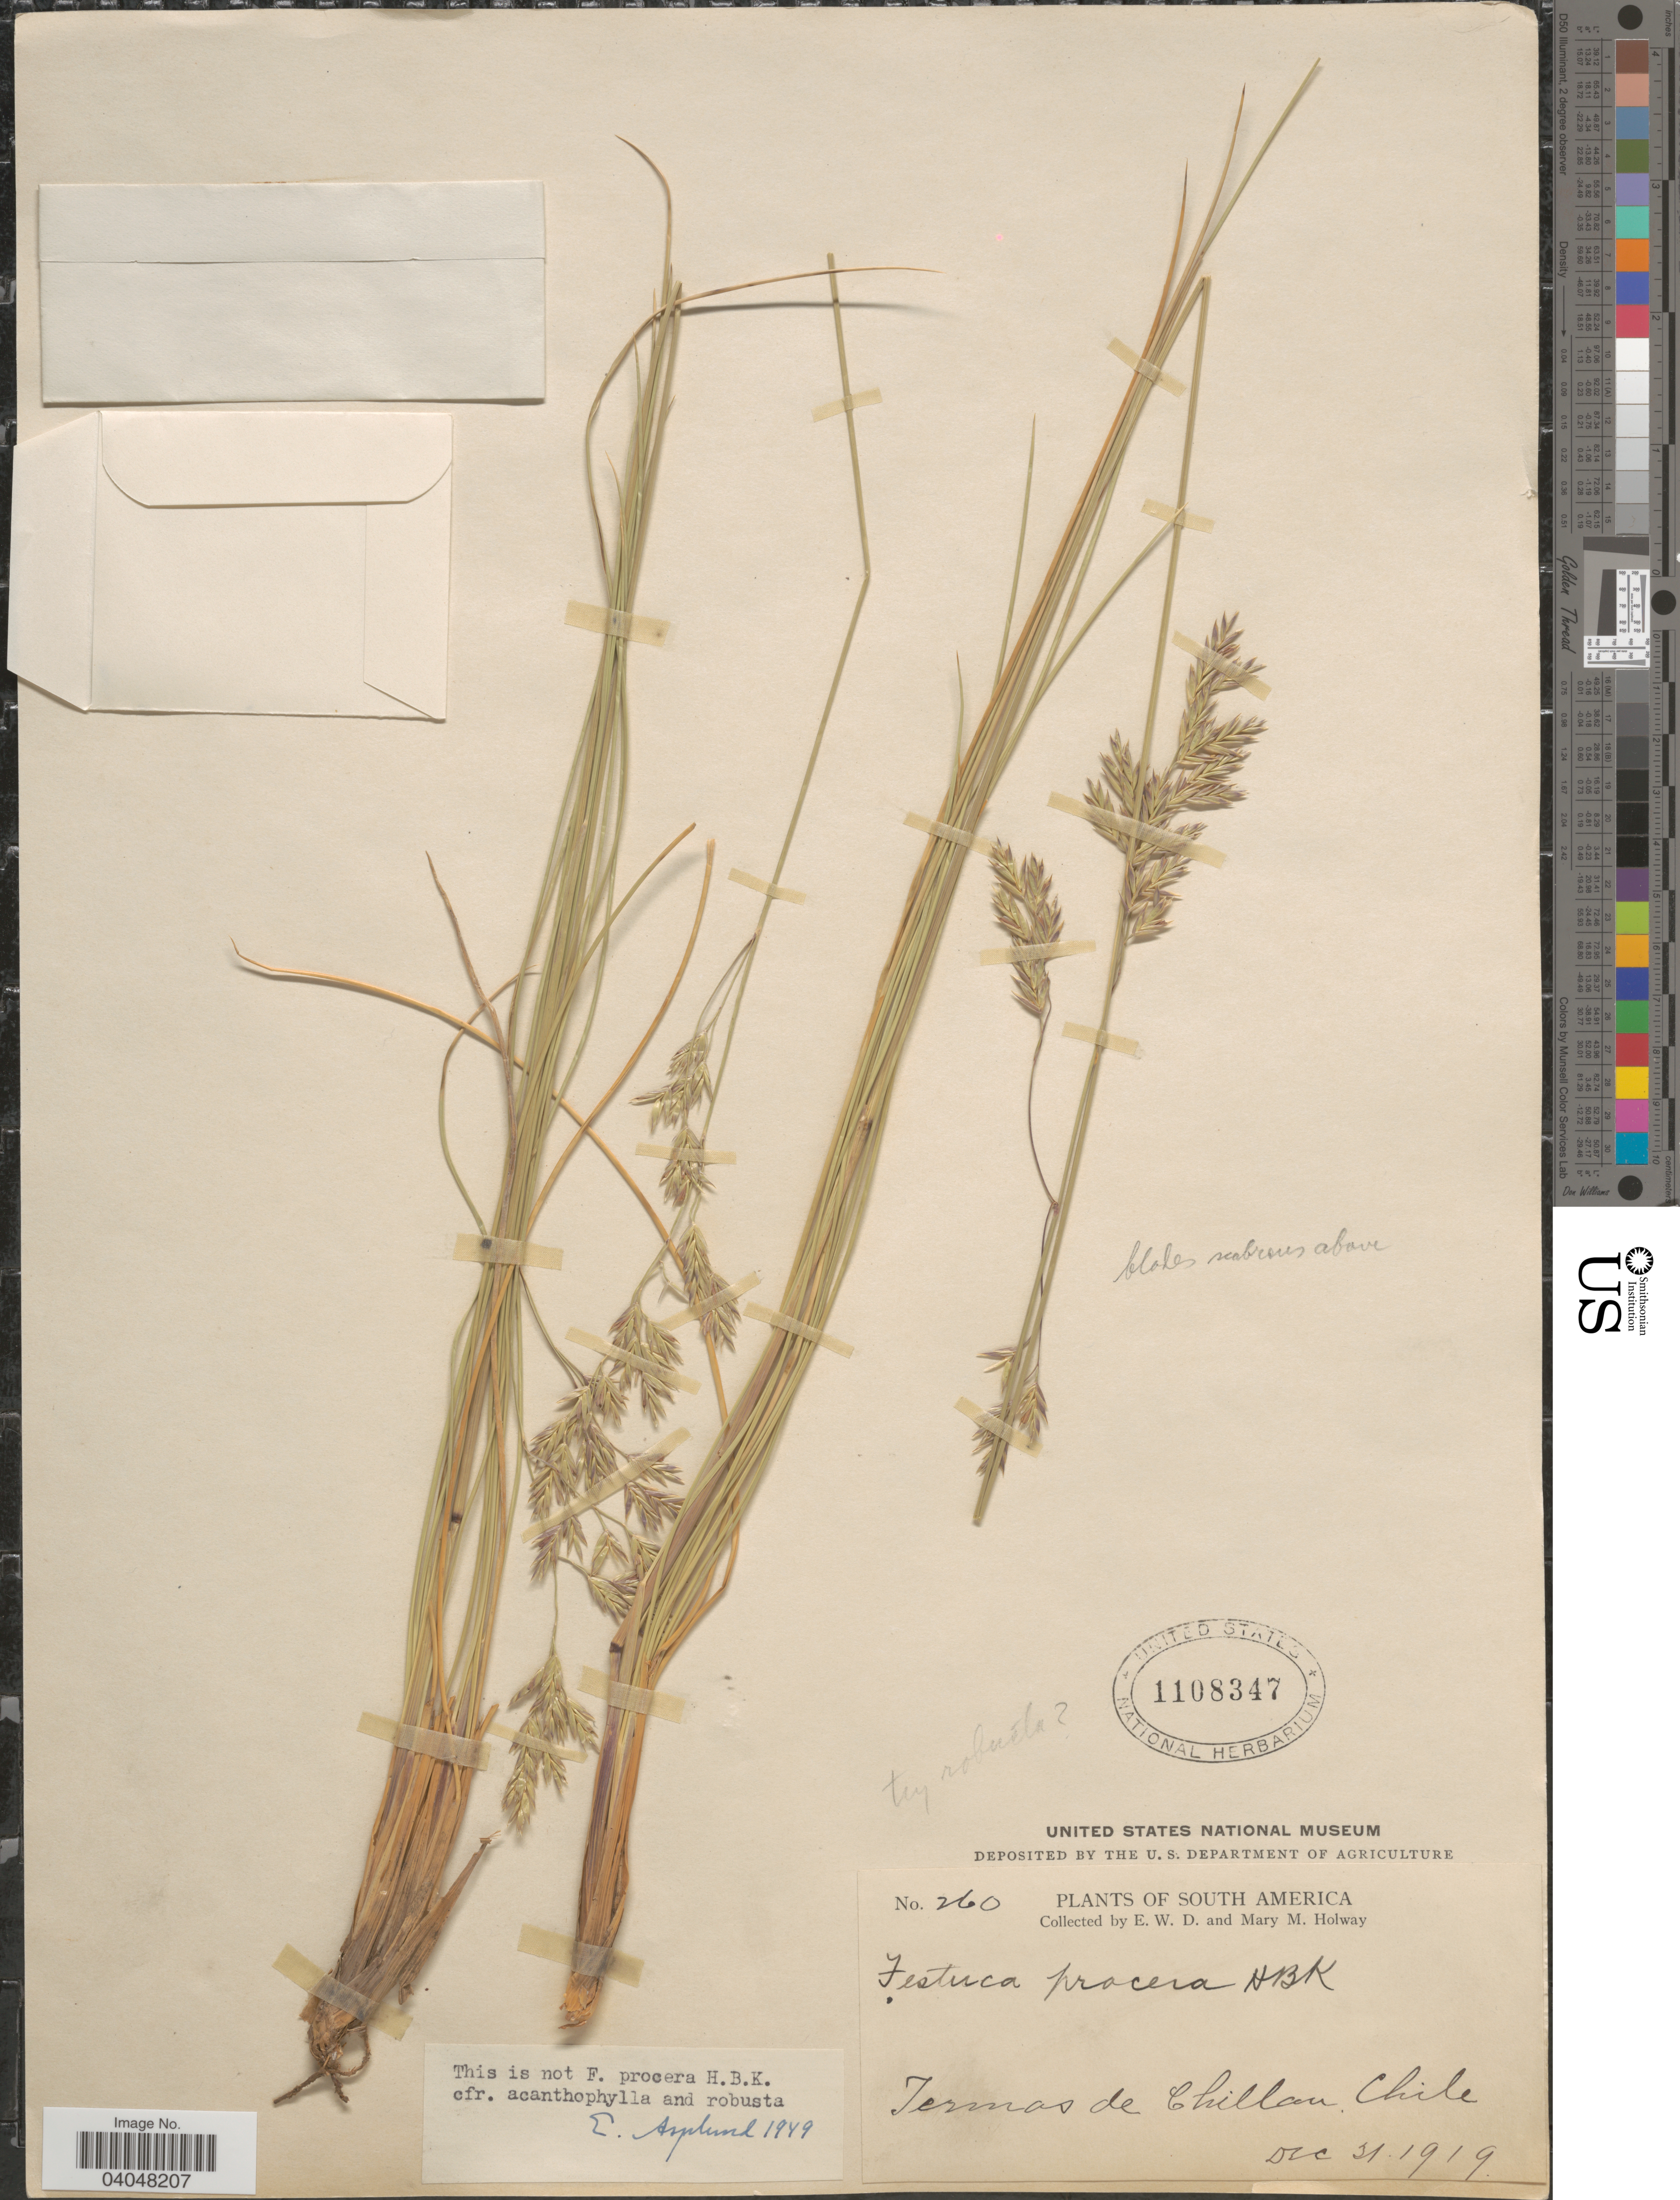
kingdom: Plantae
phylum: Tracheophyta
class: Liliopsida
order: Poales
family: Poaceae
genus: Festuca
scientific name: Festuca procera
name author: Kunth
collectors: E. W. D. Holway & M. M. Holway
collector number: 260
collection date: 1919-12-21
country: Chile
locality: Termas de Chillan.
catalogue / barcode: US 1108347